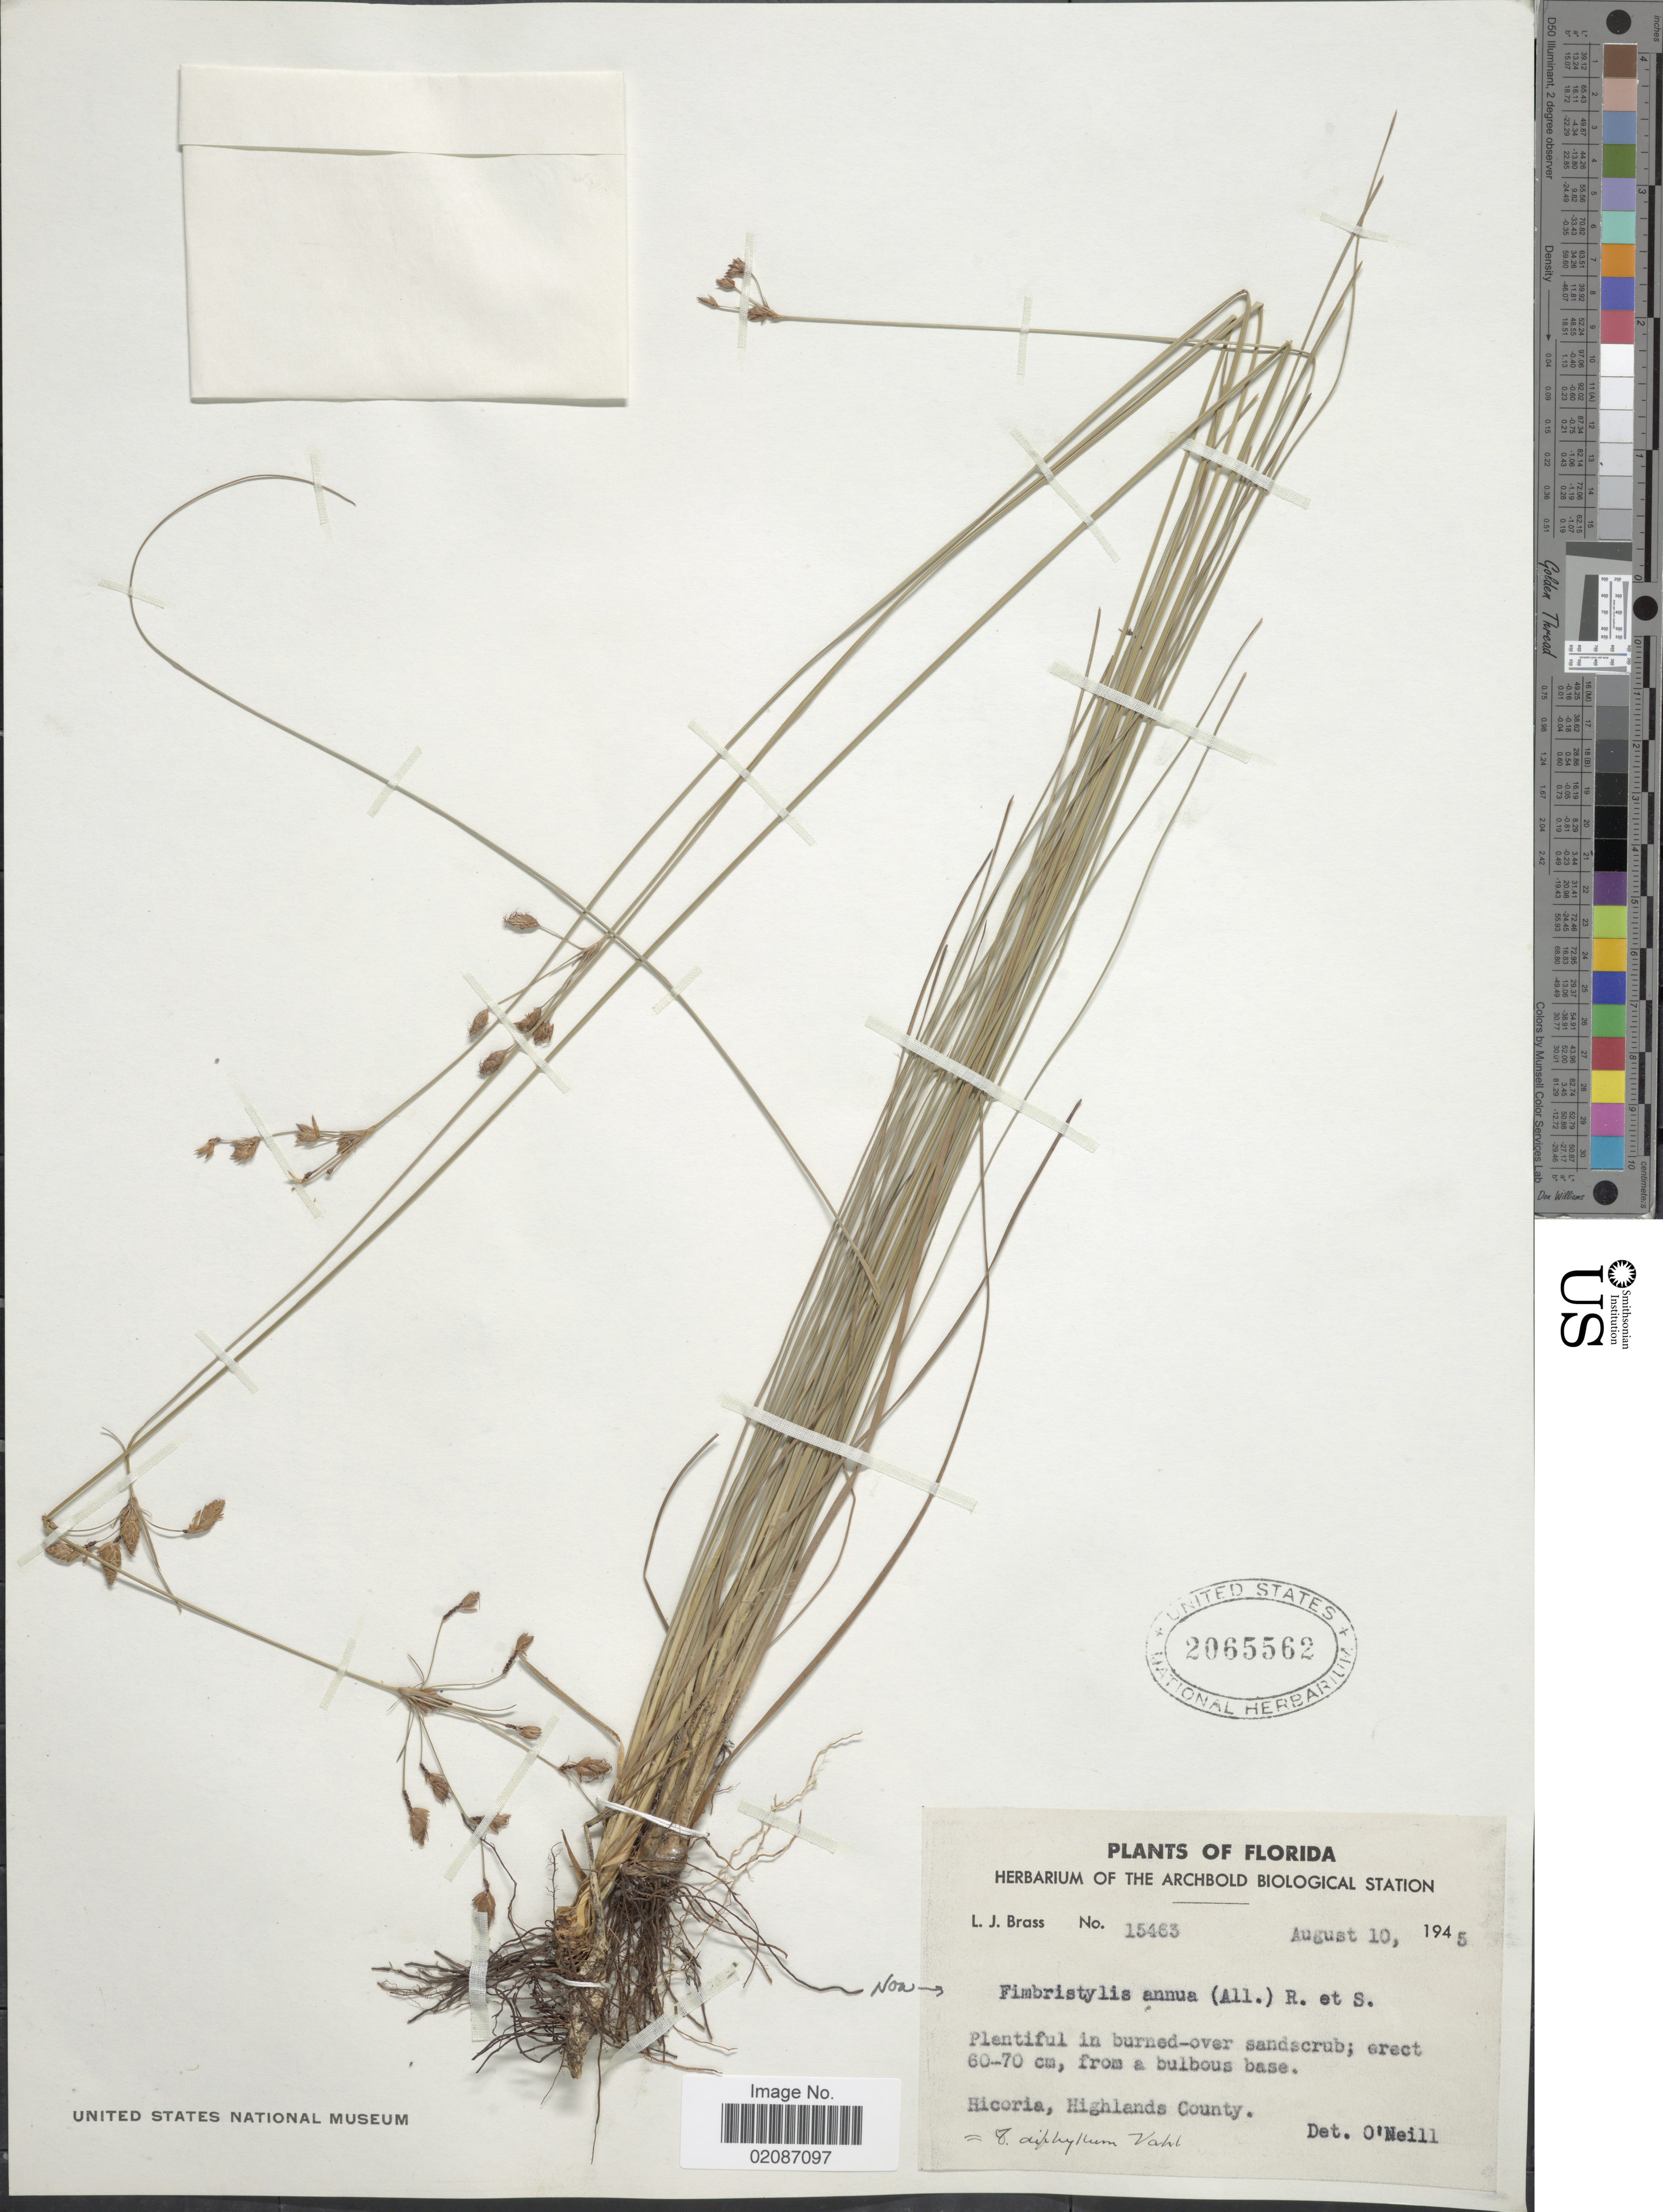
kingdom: Plantae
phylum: Tracheophyta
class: Liliopsida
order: Poales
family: Cyperaceae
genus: Fimbristylis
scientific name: Fimbristylis castanea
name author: (Michx.) Vahl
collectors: L. J. Brass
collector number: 15463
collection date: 1945-08-10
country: United States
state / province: Florida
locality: Hicoria, Highlands County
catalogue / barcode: US 2065562